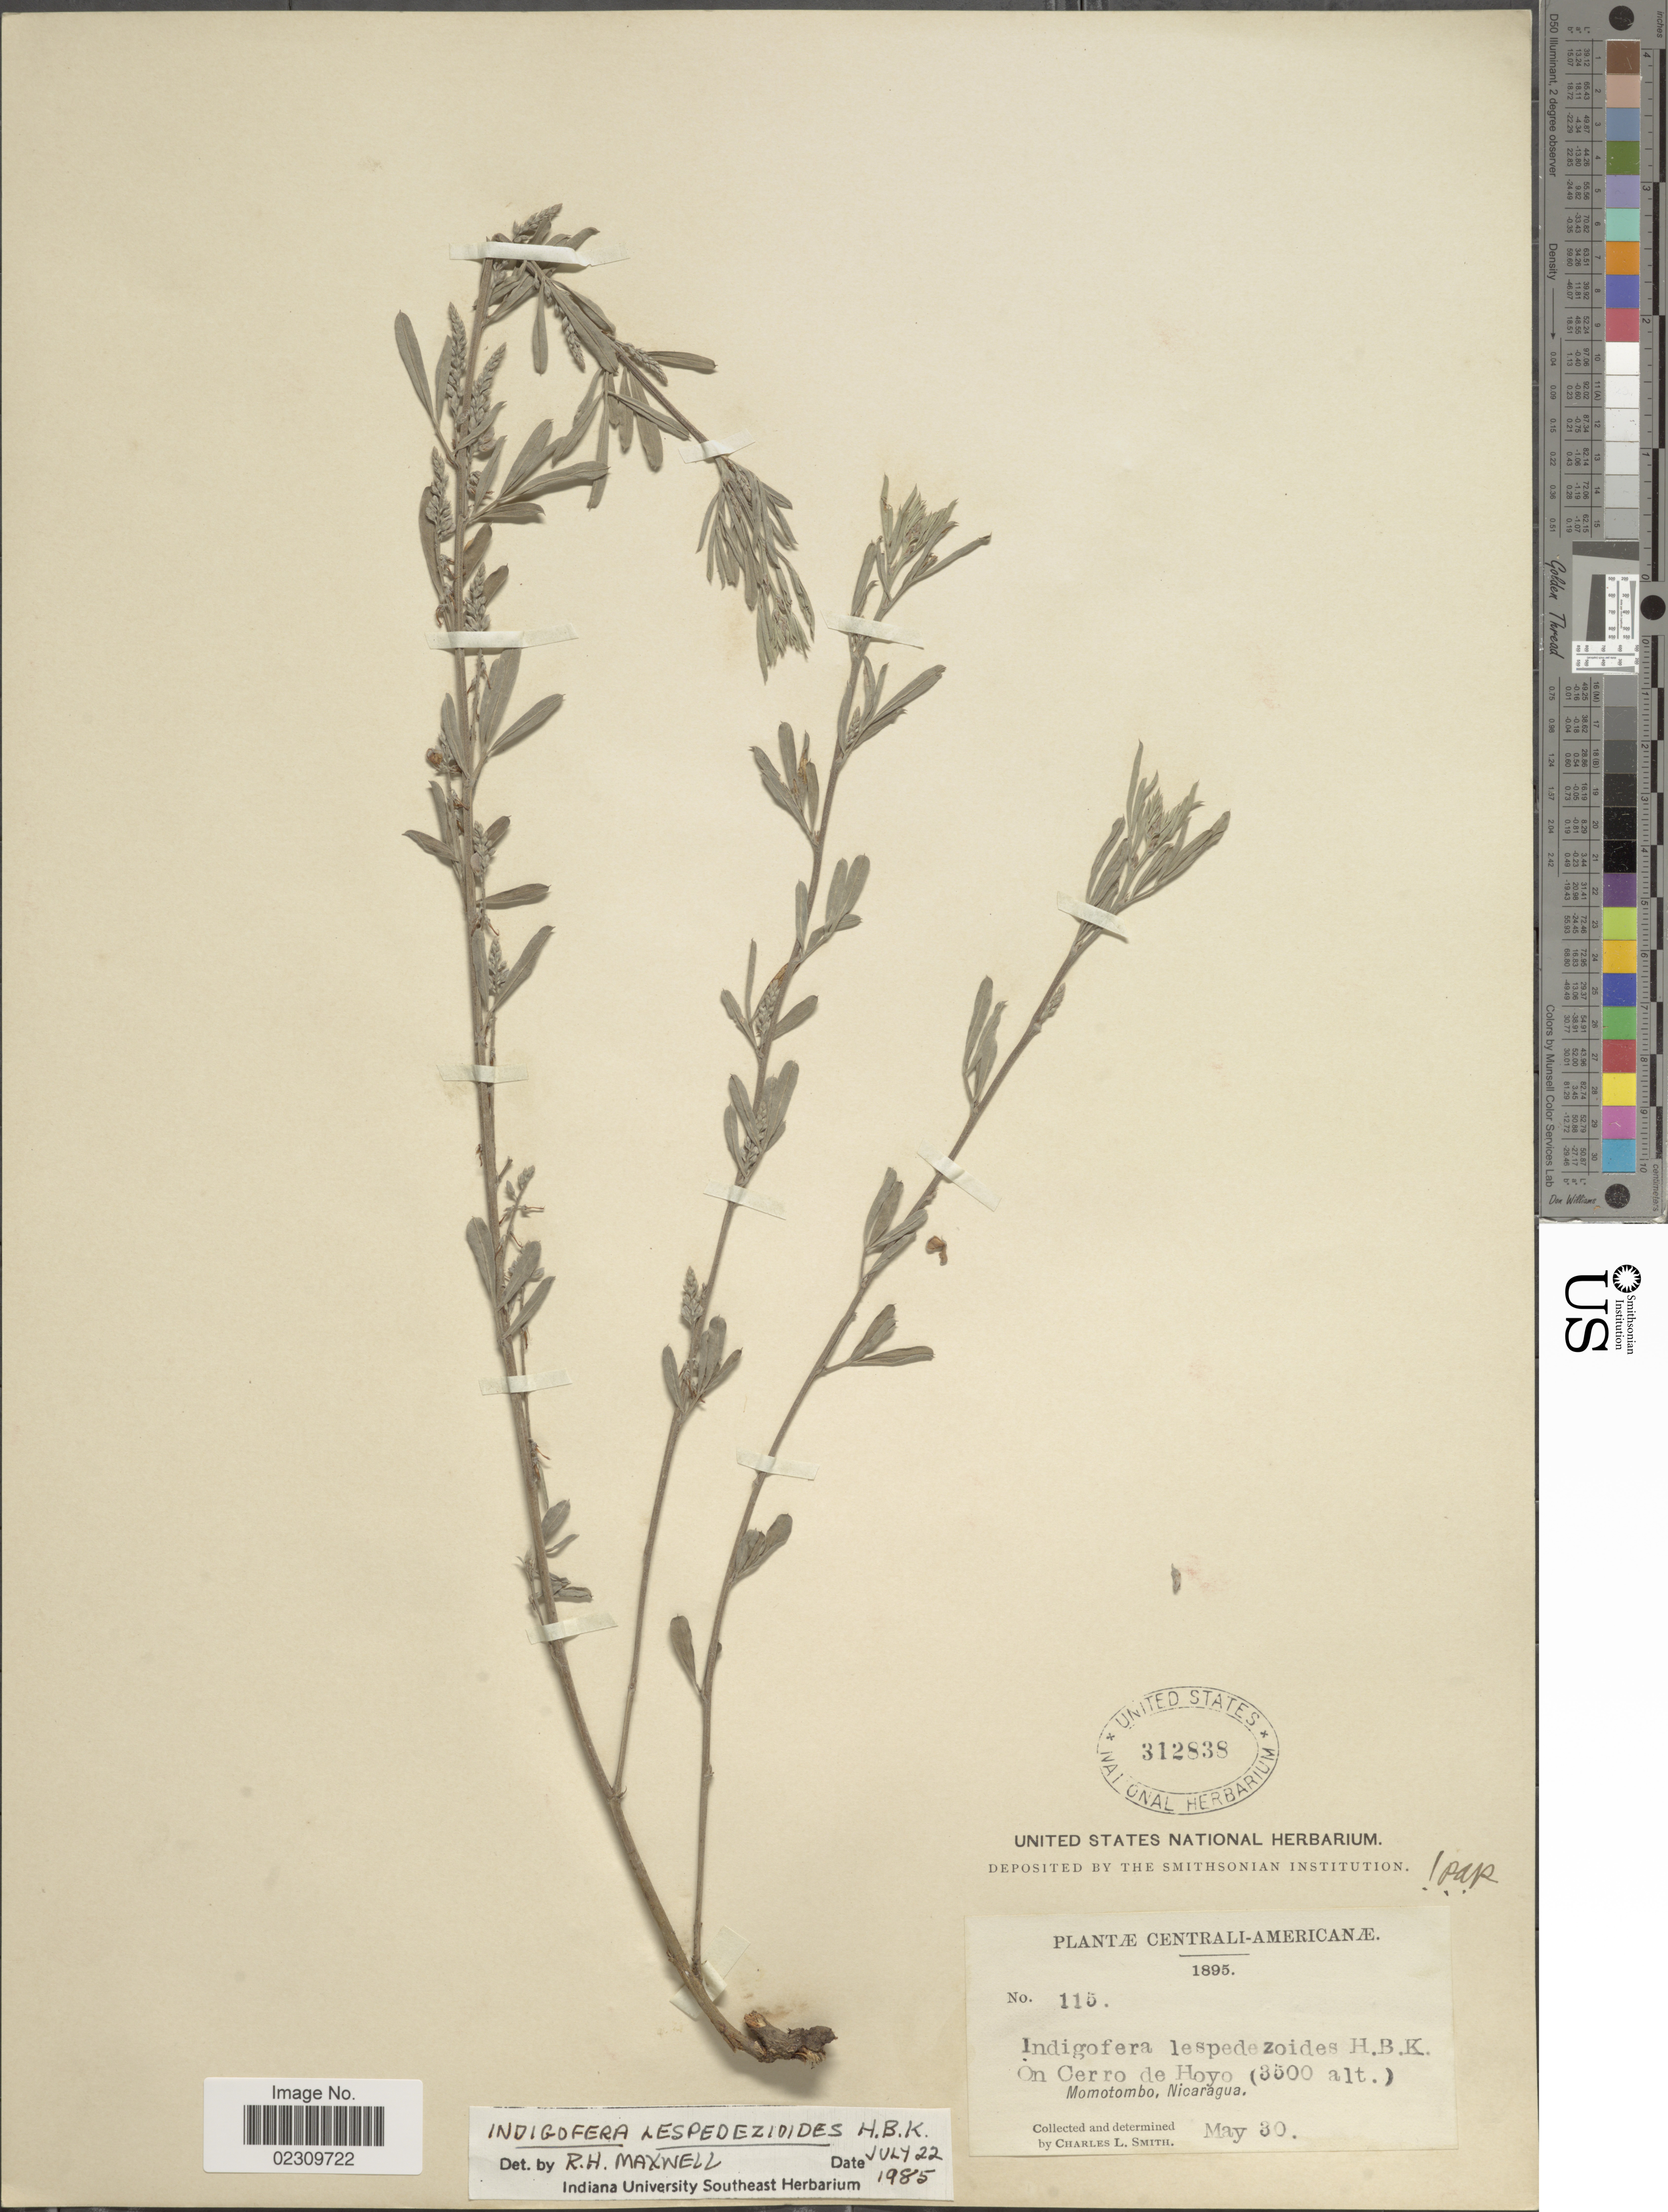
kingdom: Plantae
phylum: Tracheophyta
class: Magnoliopsida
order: Fabales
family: Fabaceae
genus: Indigofera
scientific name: Indigofera lespedezioides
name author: Kunth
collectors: C. L. Smith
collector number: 115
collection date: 1895-05-30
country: Nicaragua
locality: On Cerro de Hoyo. Momotombo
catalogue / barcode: US 312838